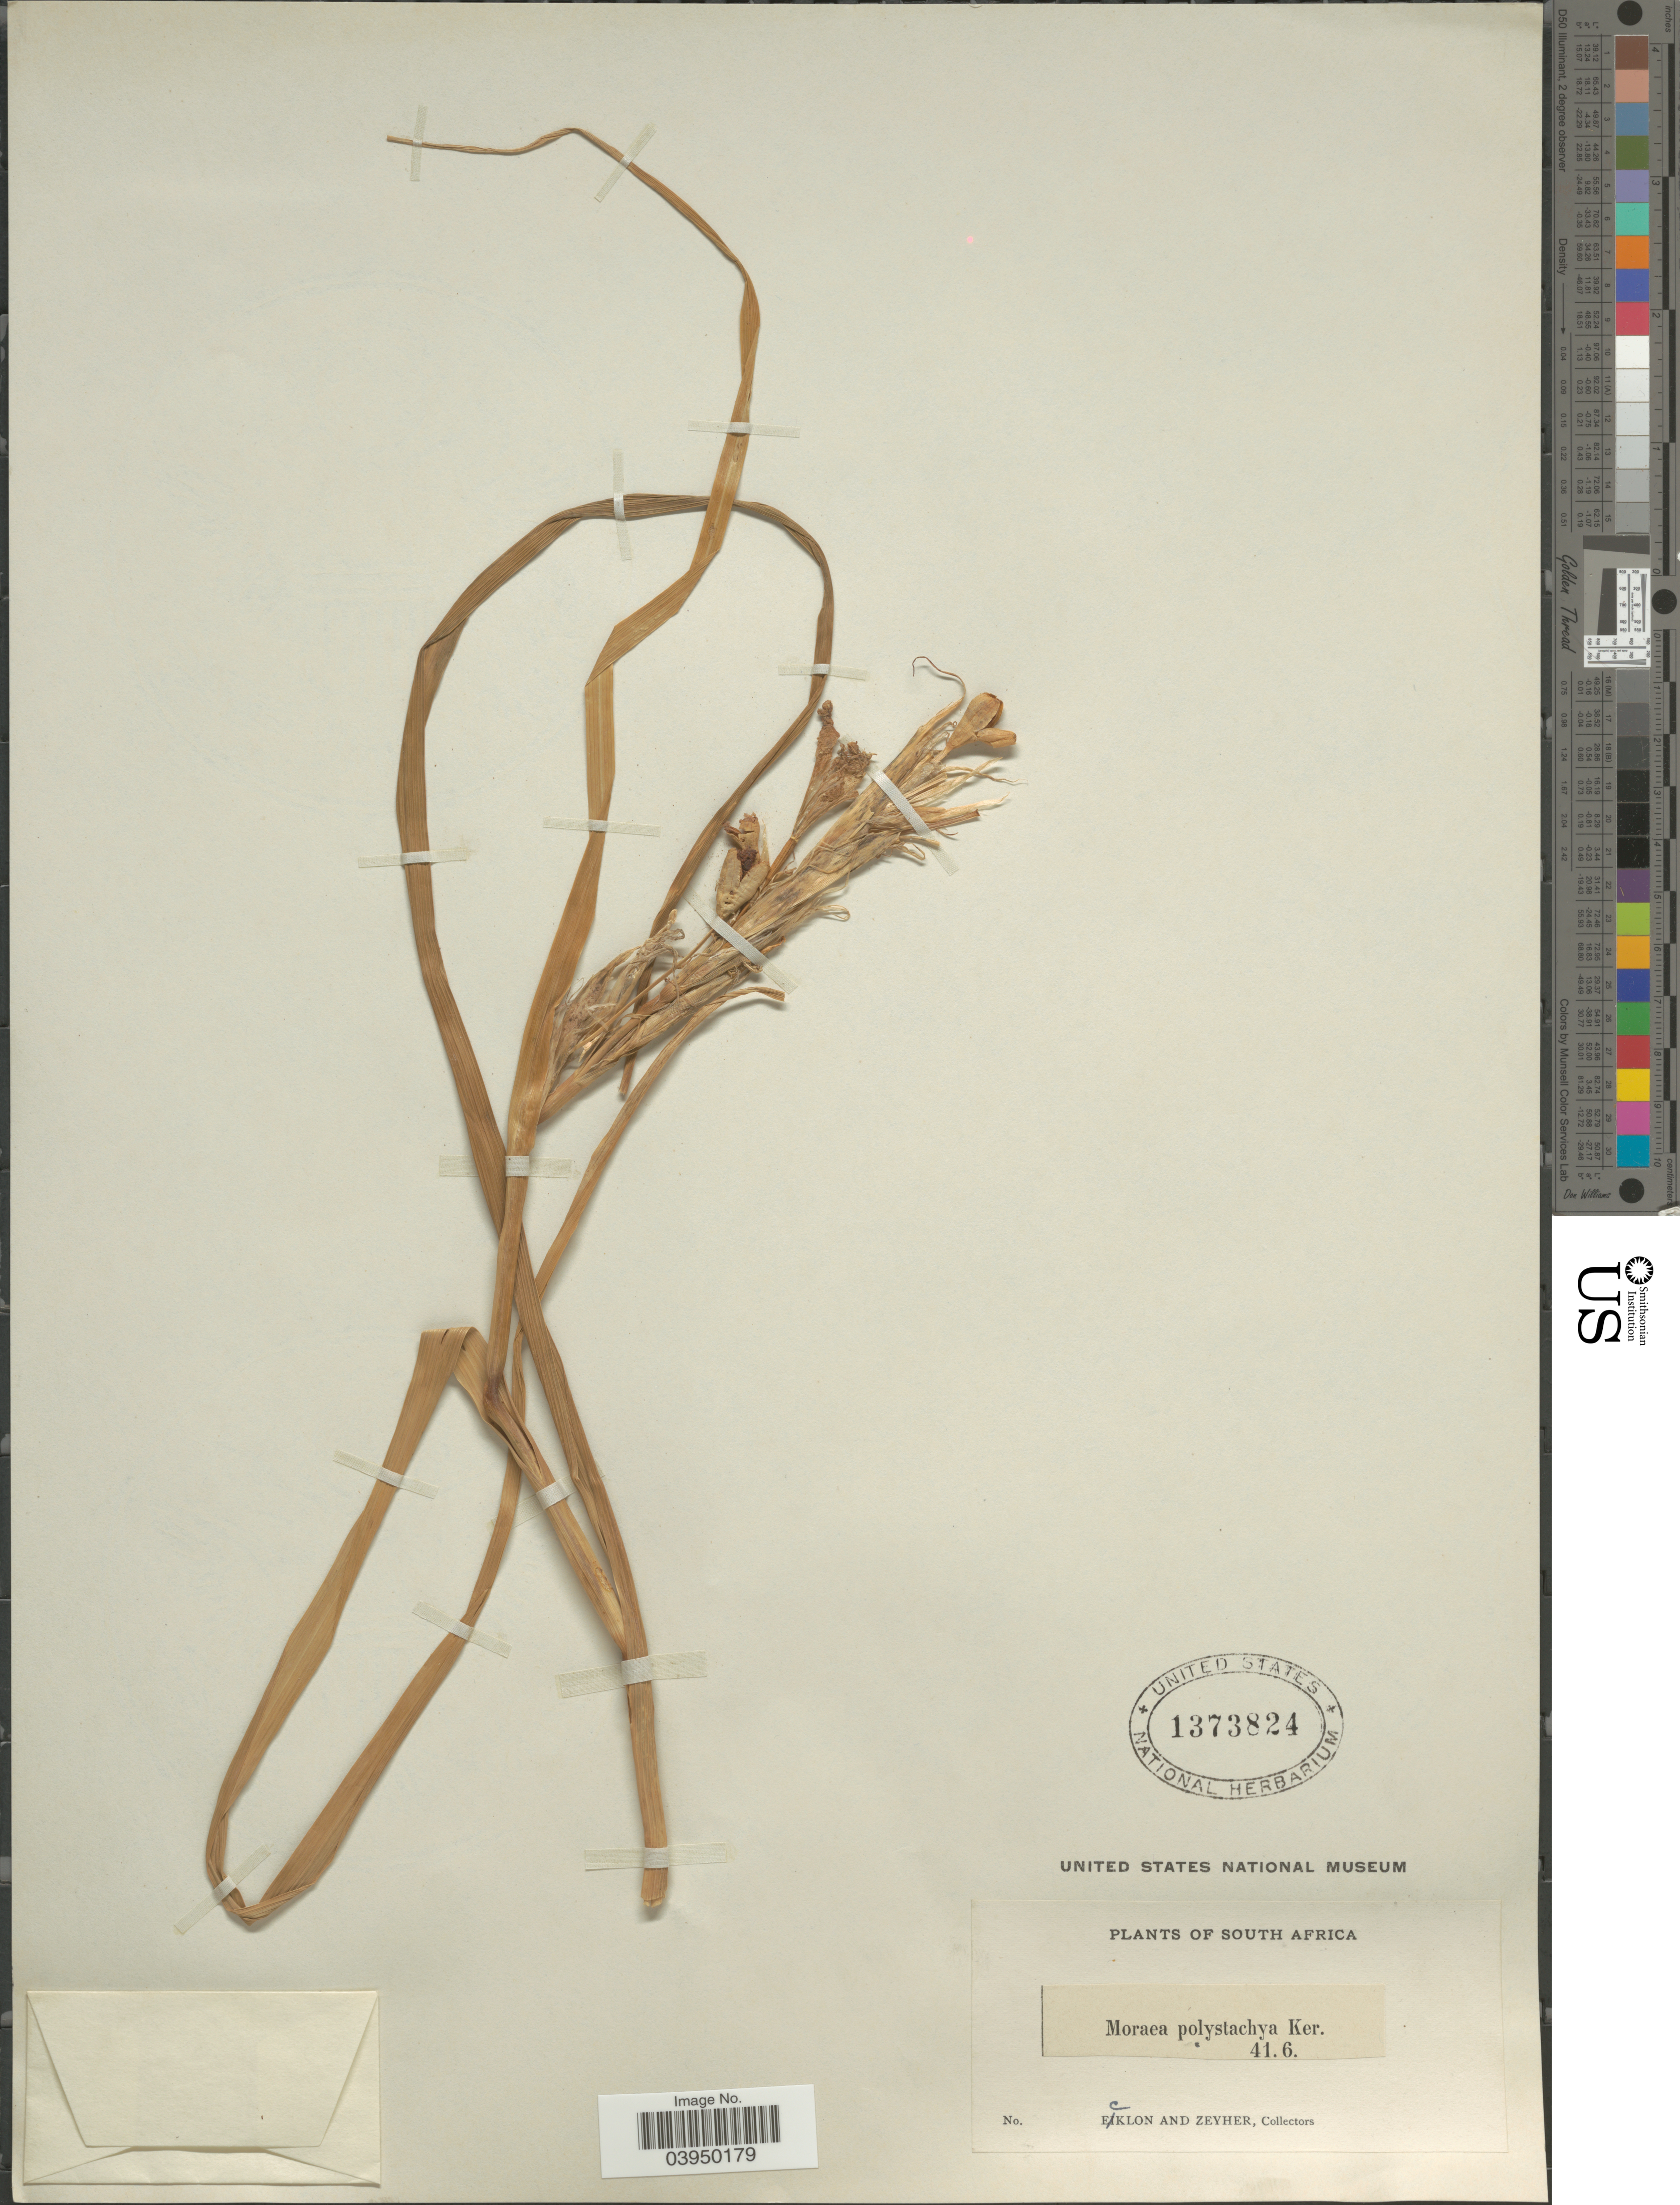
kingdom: Plantae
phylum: Tracheophyta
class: Liliopsida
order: Asparagales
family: Iridaceae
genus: Moraea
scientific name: Moraea polystachya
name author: (Thunb.) Ker Gawl.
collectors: -. Ecklon & -. Zeyher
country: South Africa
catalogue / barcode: US 1373824